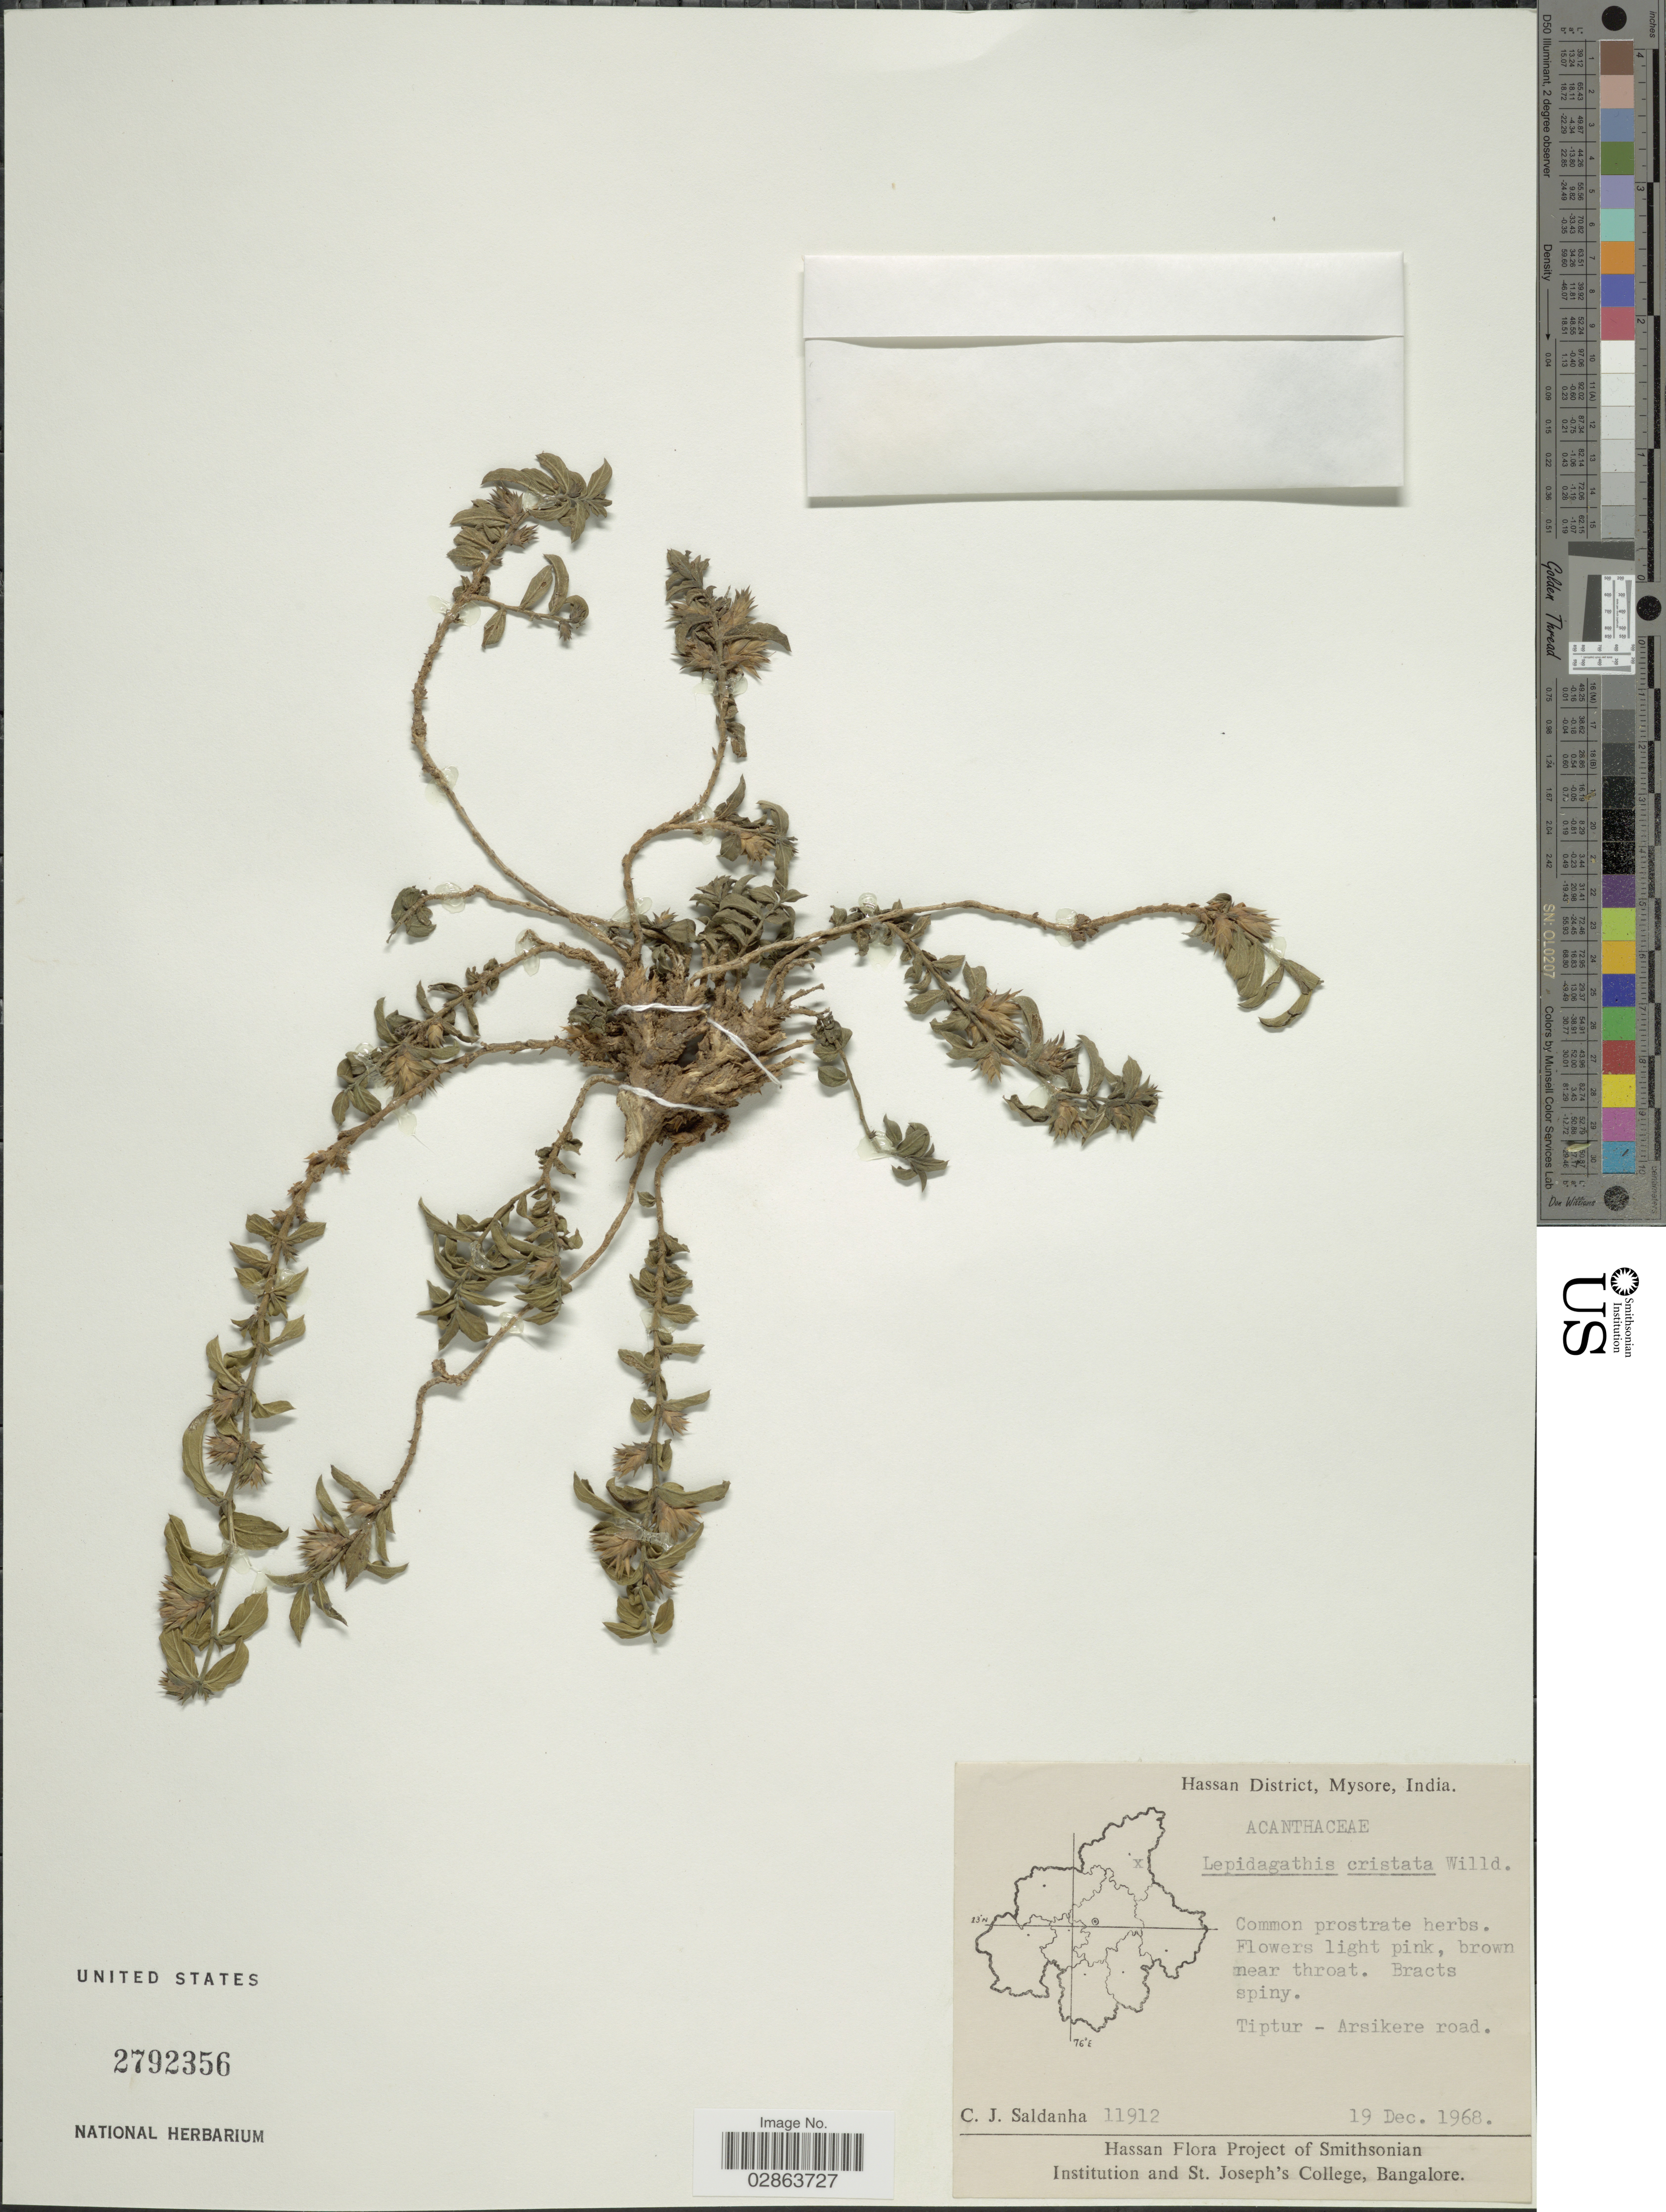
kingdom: Plantae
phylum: Tracheophyta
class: Magnoliopsida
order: Lamiales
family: Acanthaceae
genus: Lepidagathis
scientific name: Lepidagathis cristata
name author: Willd.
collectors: C. J. Saldanha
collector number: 11912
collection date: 1968-12-19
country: India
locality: Hassan District, Mysore. Tiptur - Arsikere road.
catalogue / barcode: US 2792356